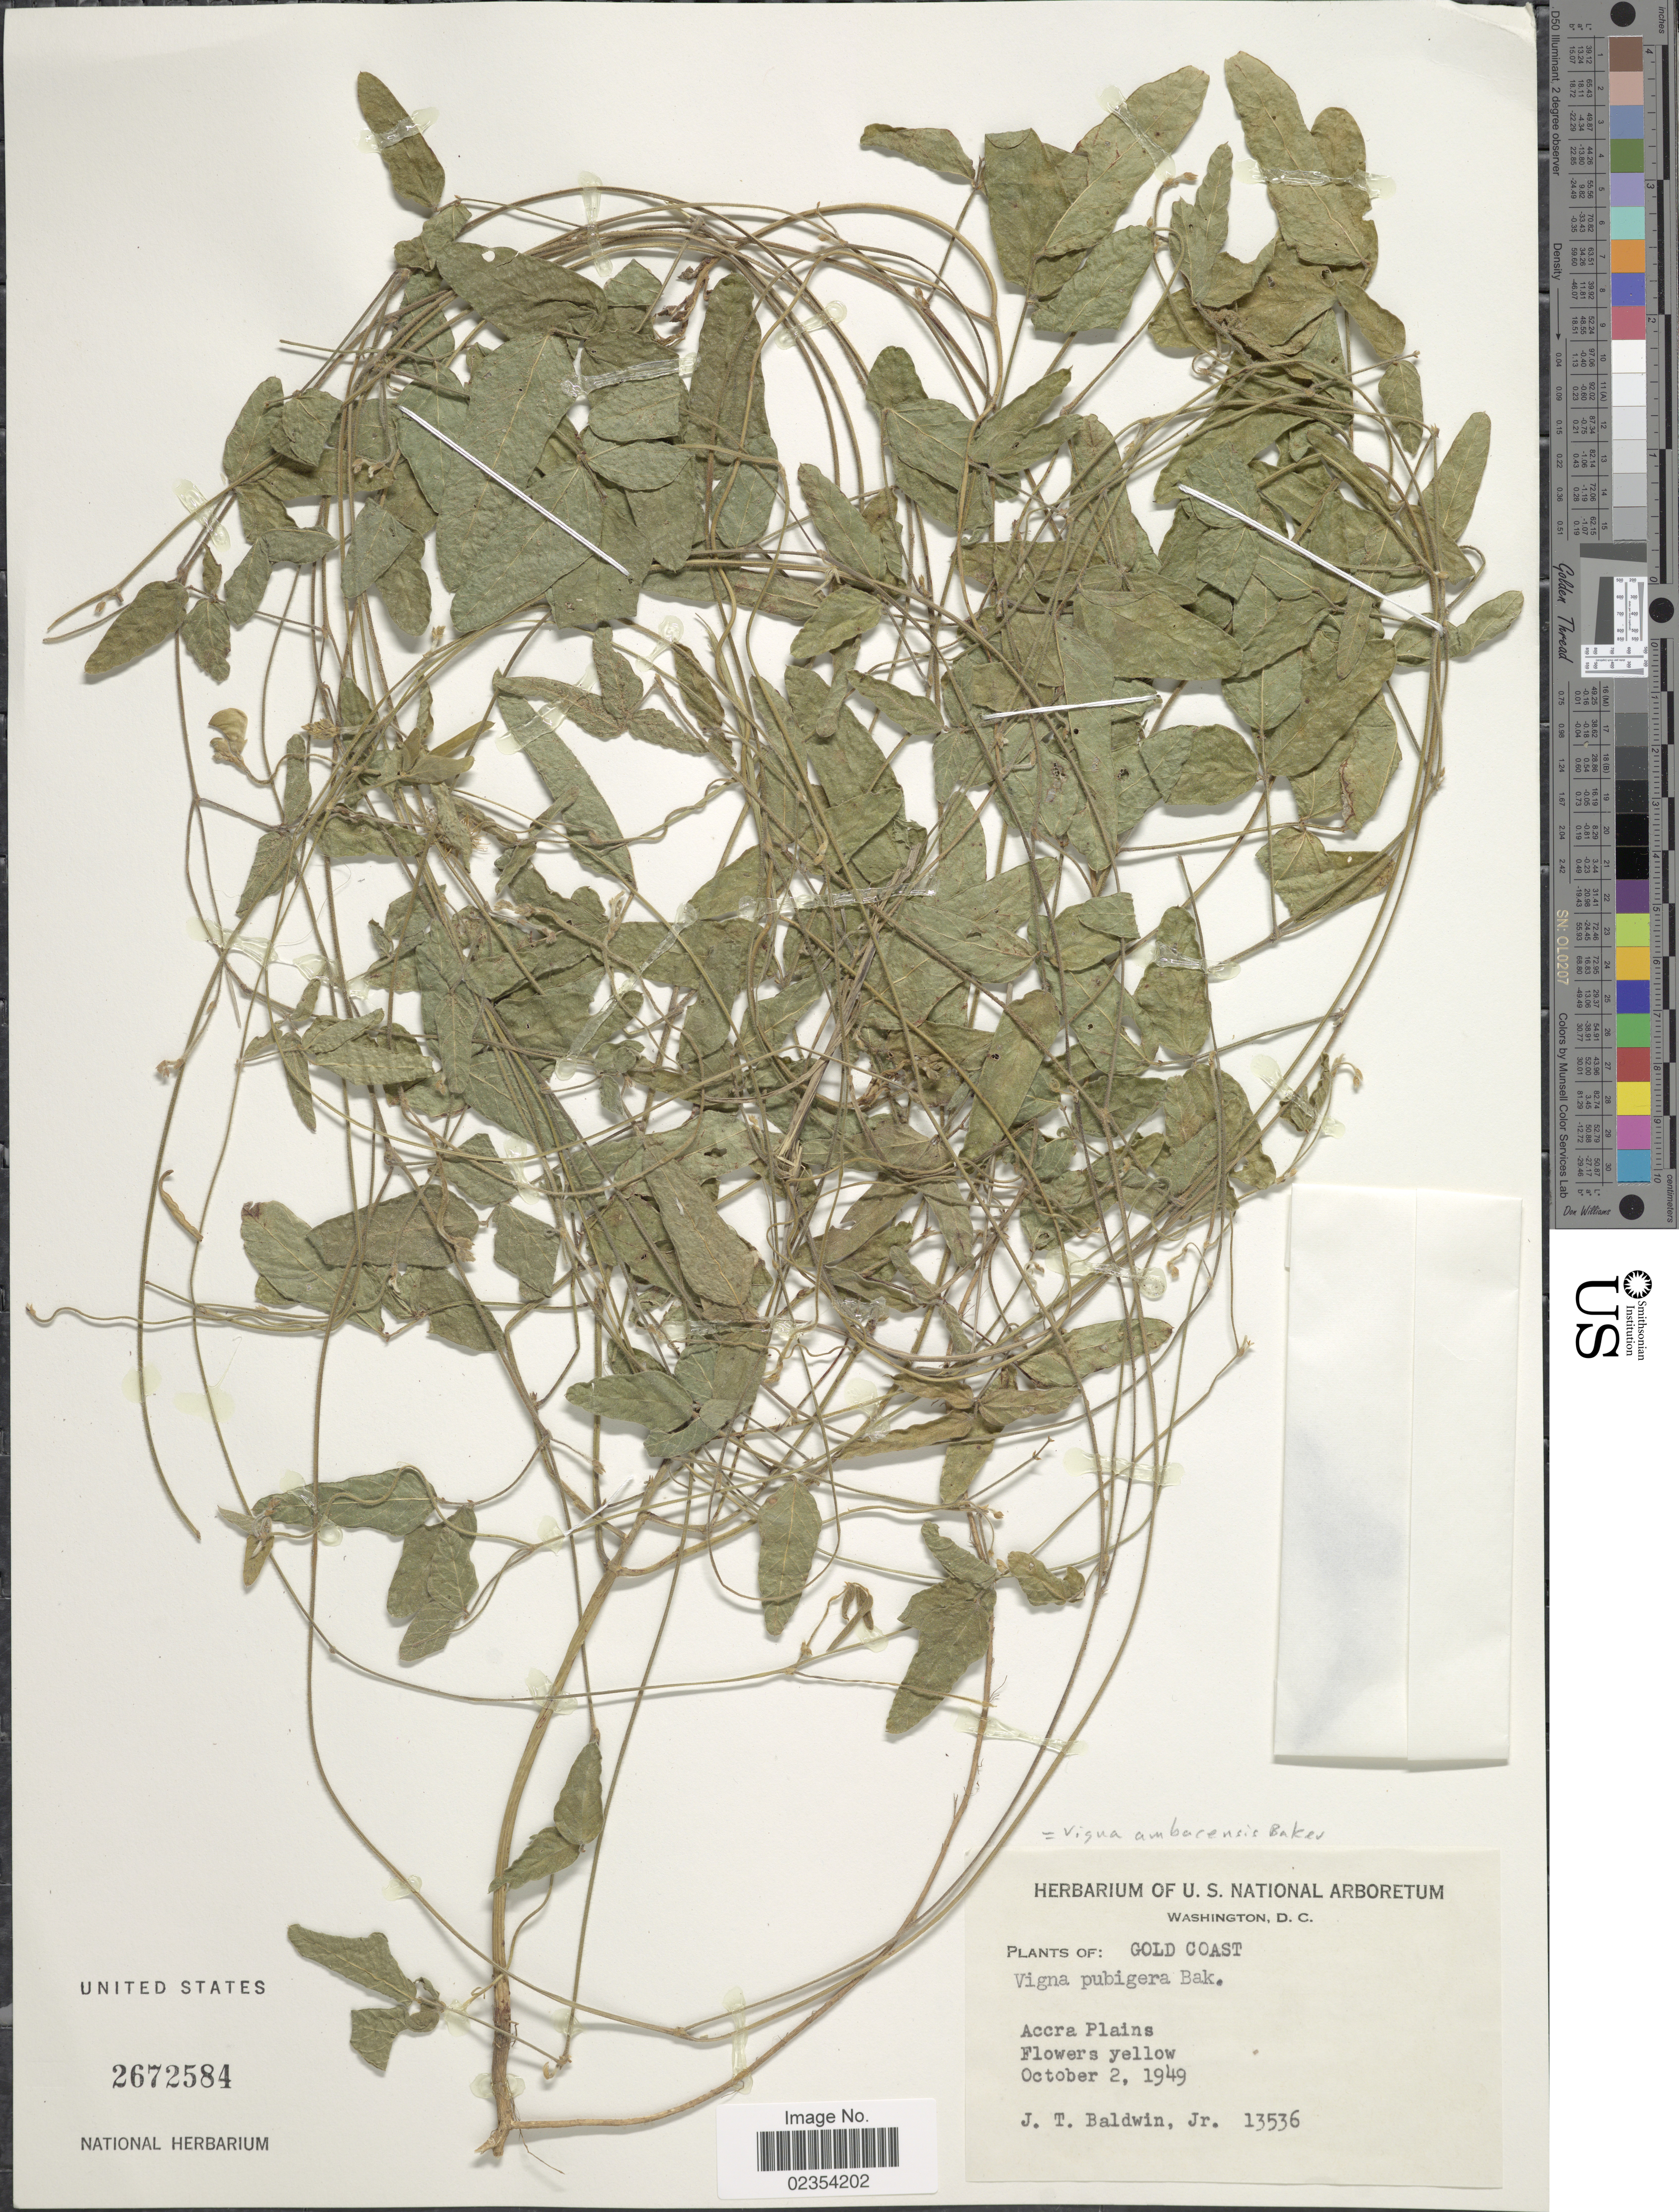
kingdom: Plantae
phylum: Tracheophyta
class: Magnoliopsida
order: Fabales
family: Fabaceae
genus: Vigna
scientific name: Vigna ambacensis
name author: Welw. ex Baker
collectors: J. T. Baldwin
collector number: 13536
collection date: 1949-10-02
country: Ghana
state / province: Greater Accra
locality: Gold Coast, Accra Plains.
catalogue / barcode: US 2672584